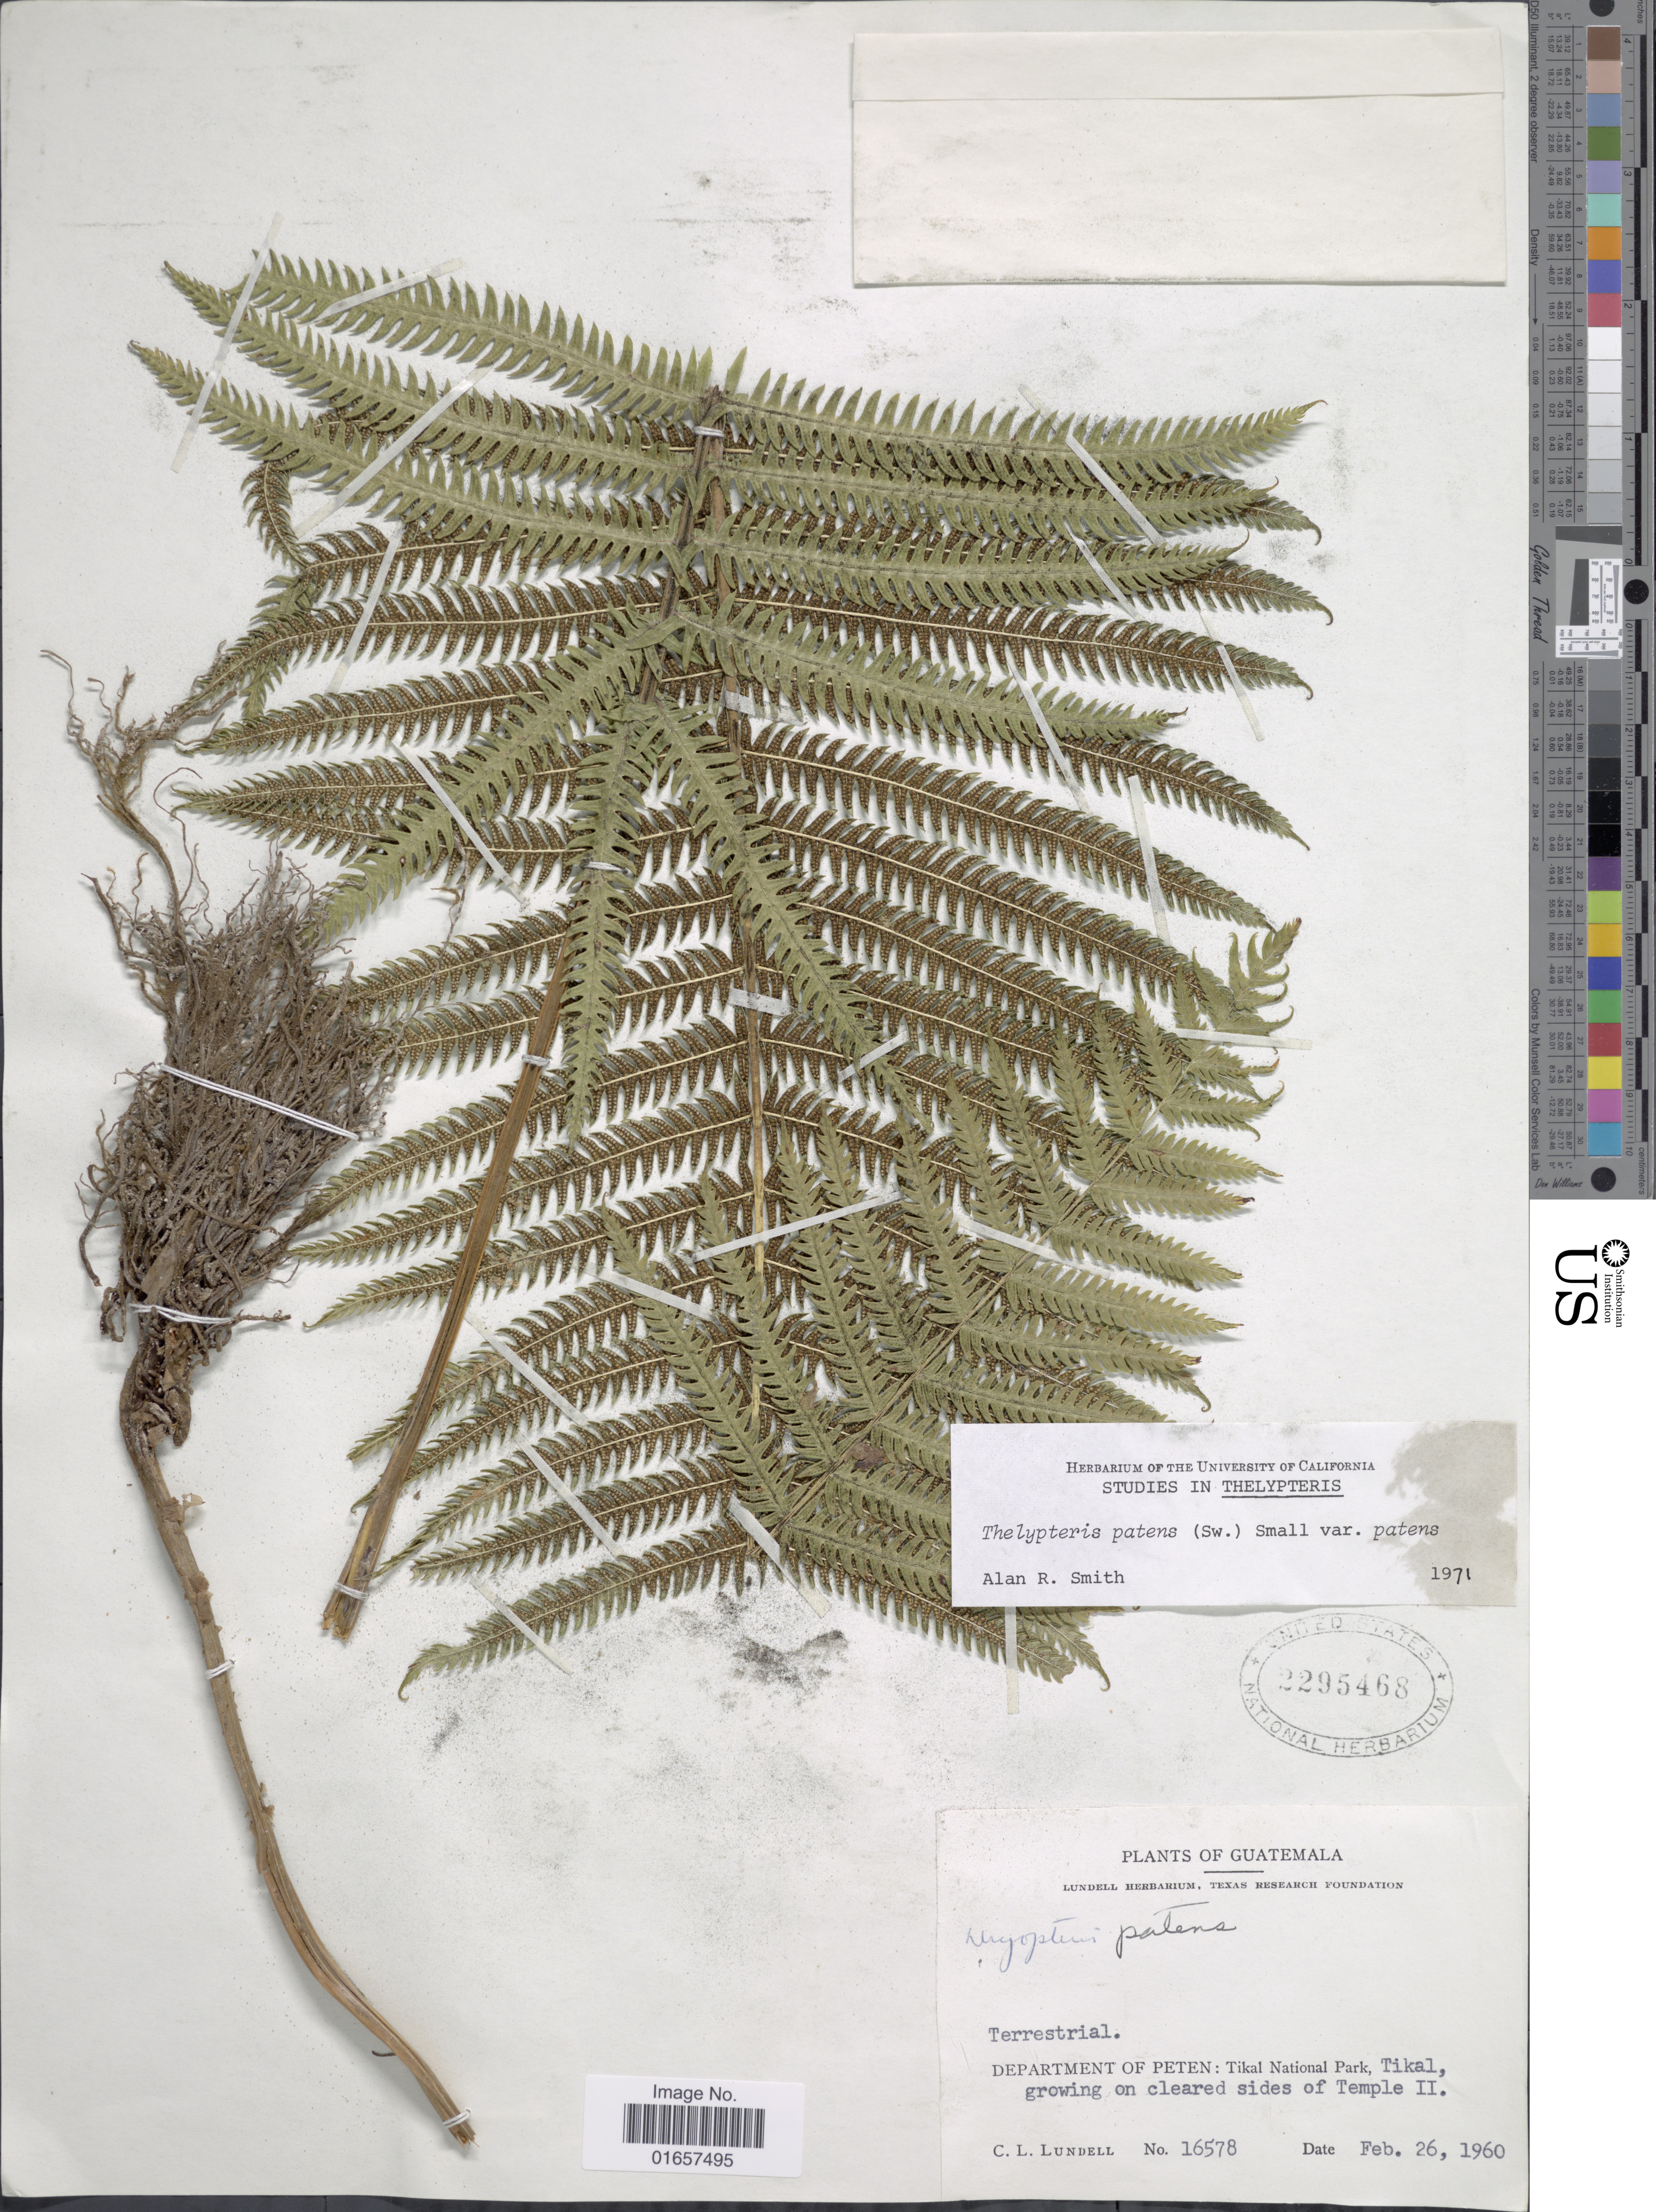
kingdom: Plantae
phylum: Tracheophyta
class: Polypodiopsida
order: Polypodiales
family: Thelypteridaceae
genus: Christella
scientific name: Christella patens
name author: (Sw.) Holttum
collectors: C. L. Lundell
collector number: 16578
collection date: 1960-02-26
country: Guatemala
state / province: El Petén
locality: Guatemala, Department of Peten: Tikal National Park, Tikal, growing on cleared sides of Temple II.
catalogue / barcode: US 2295468